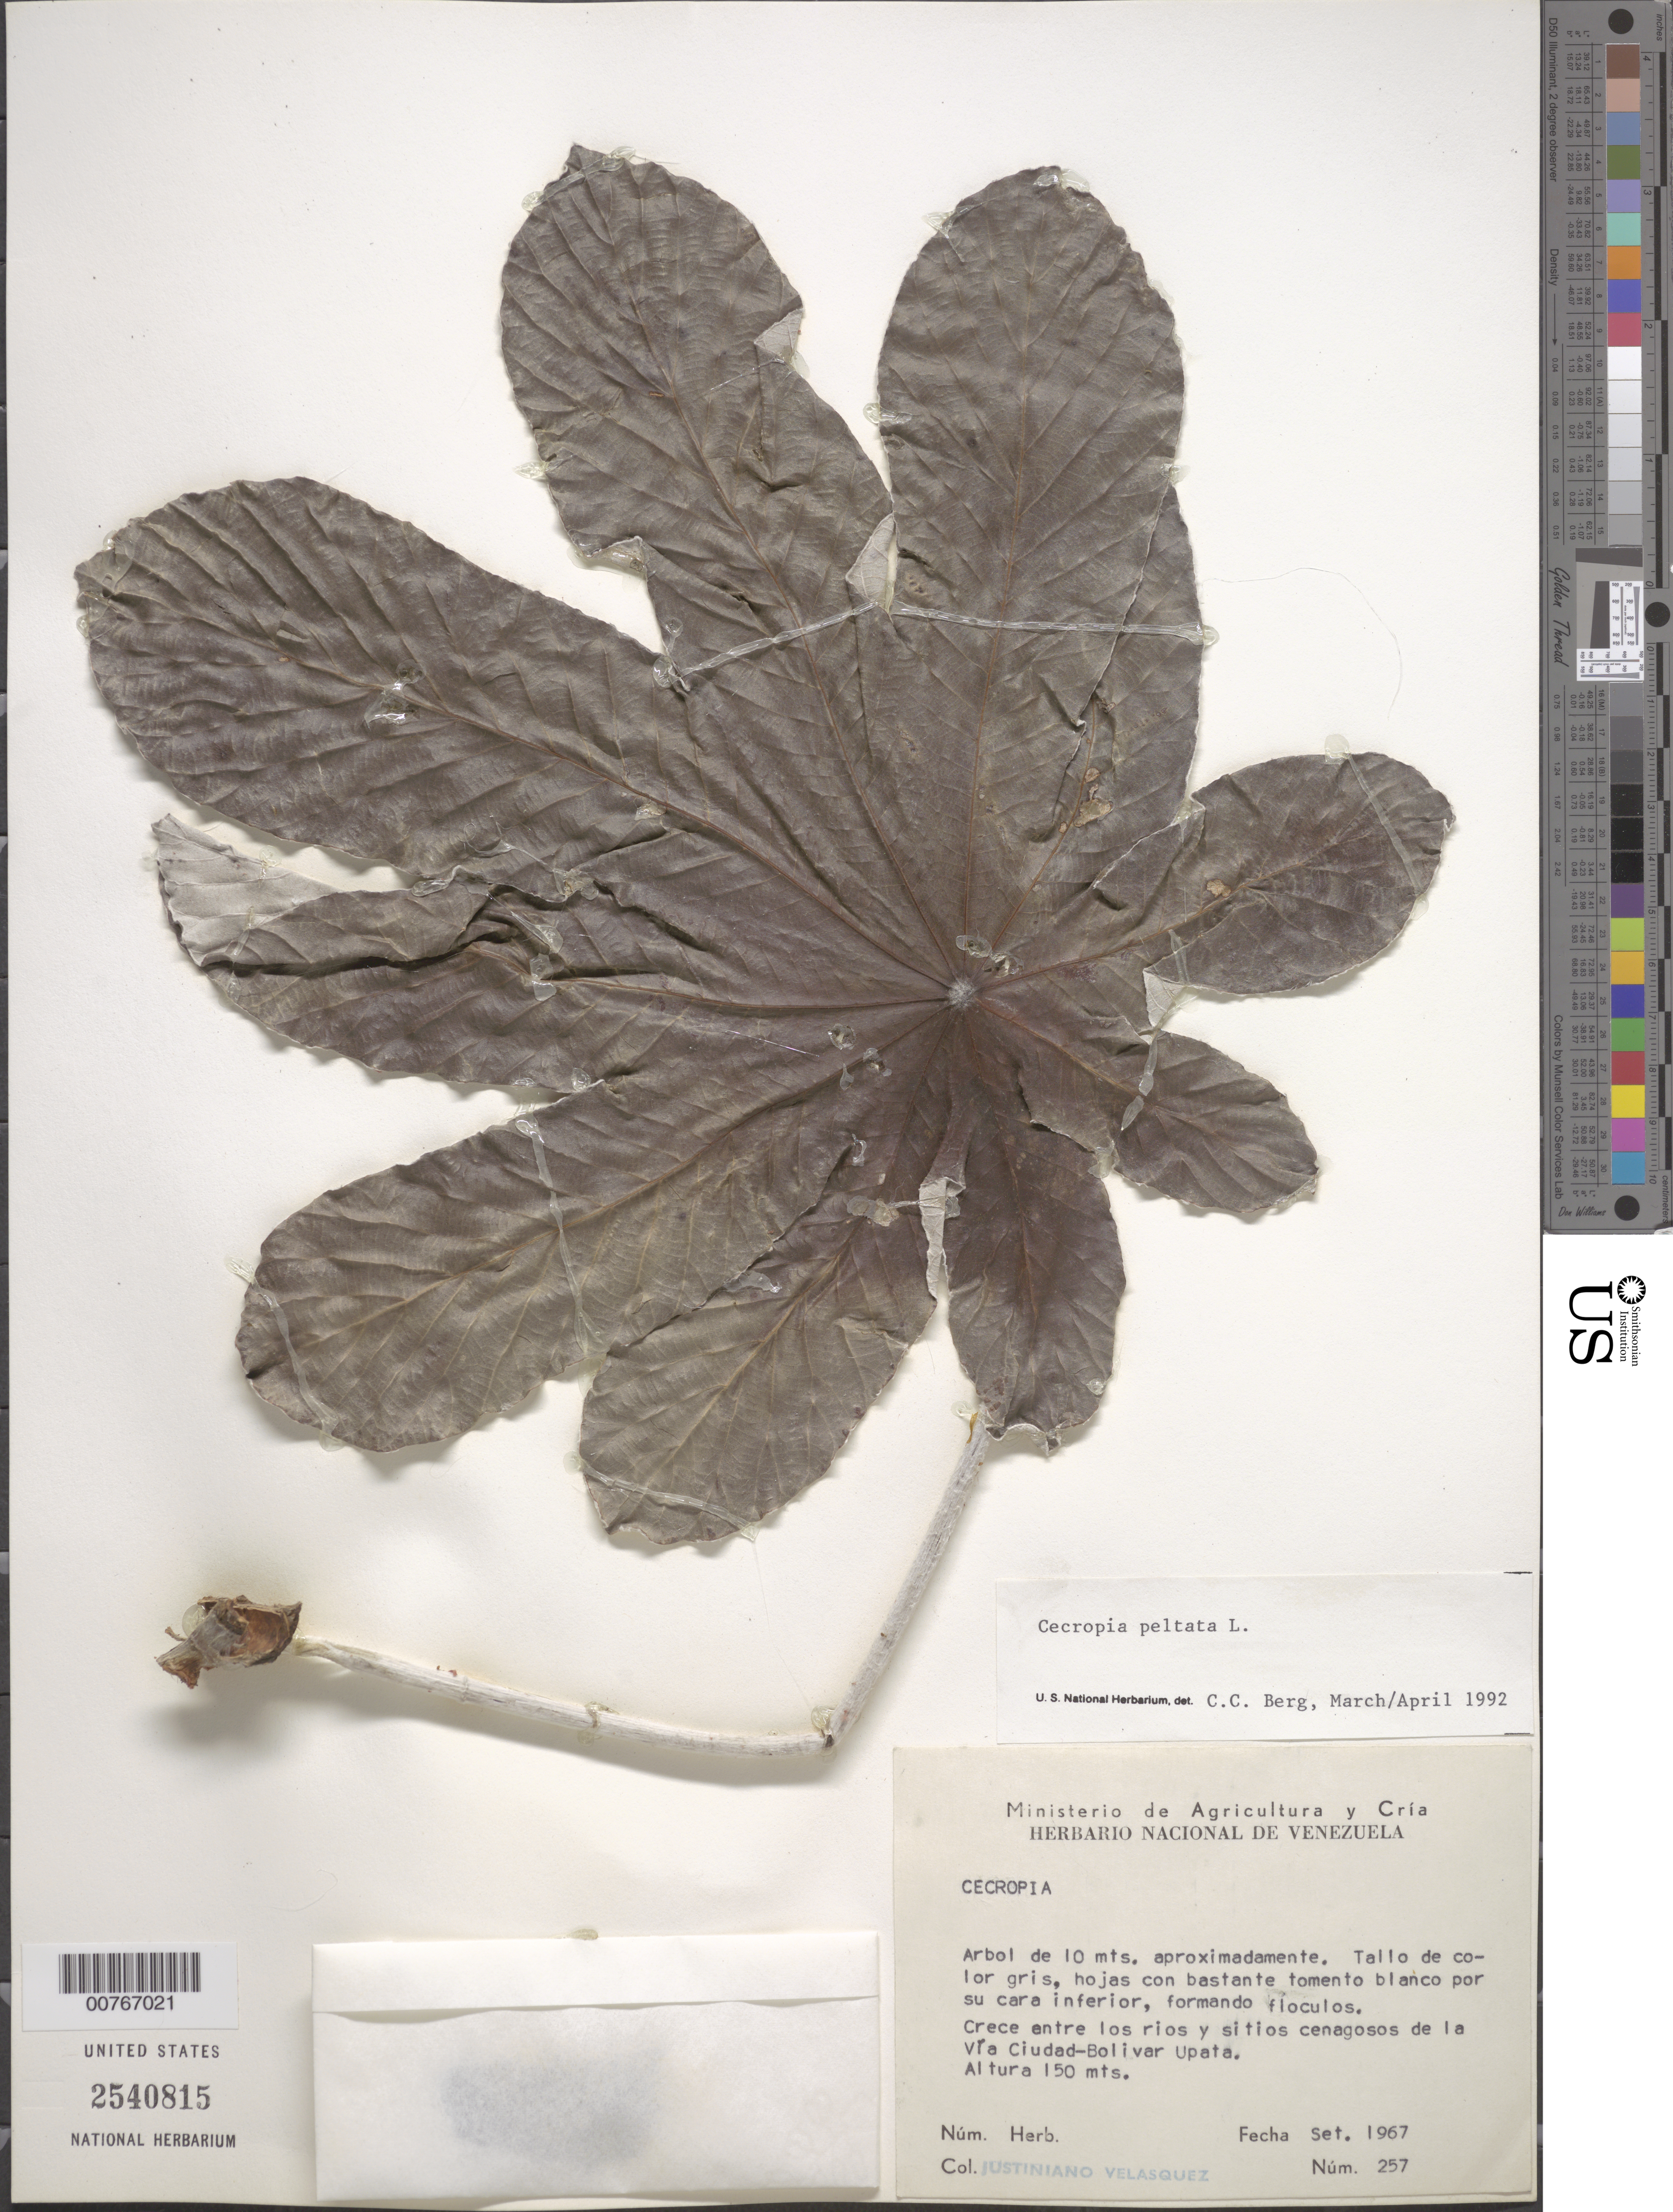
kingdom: Plantae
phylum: Tracheophyta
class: Magnoliopsida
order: Rosales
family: Urticaceae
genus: Cecropia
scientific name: Cecropia peltata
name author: L.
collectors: J. Velasquez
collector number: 257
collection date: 1967-09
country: Venezuela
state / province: Bolivar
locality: Crece entre los rios y sitios cenagosos de la via Ciudad - Bolivar Upata.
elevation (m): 150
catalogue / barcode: US 2540815